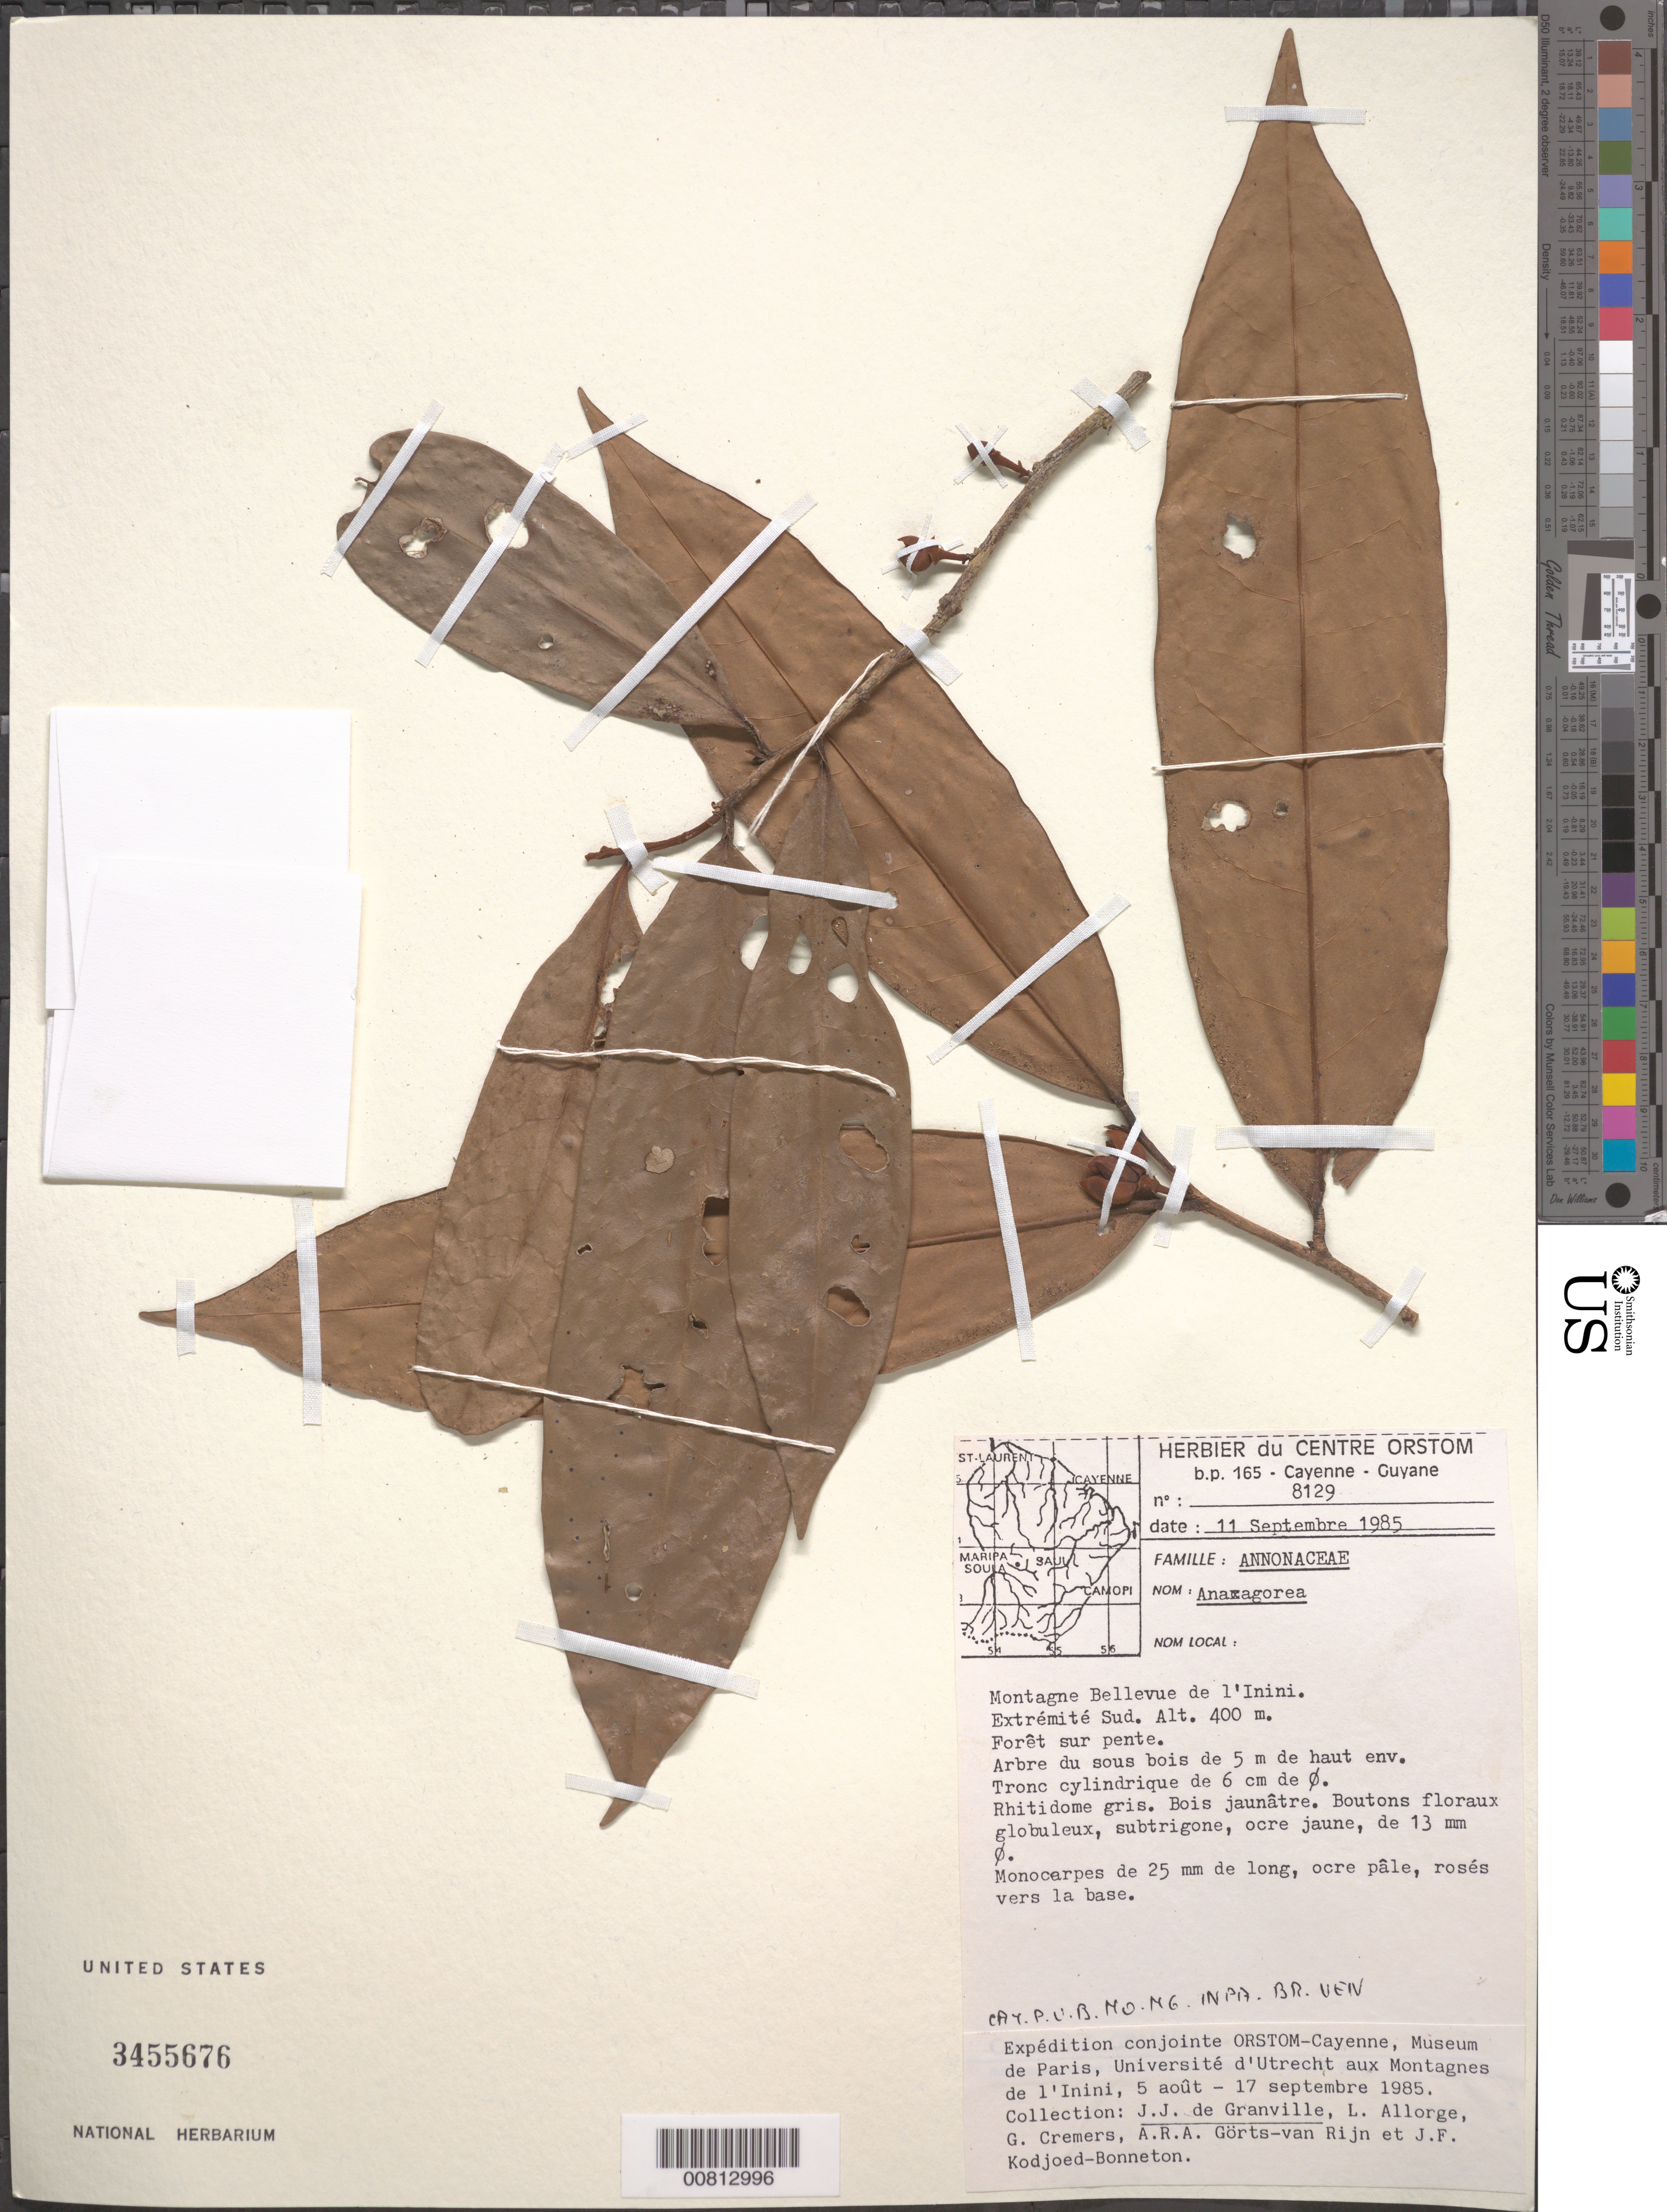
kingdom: Plantae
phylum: Tracheophyta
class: Magnoliopsida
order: Magnoliales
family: Annonaceae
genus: Anaxagorea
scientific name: Anaxagorea sp.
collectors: J.-J. de Granville, L. Allorge, G. Cremers, A. .R. A. Görts-van Rijn & J. Kodjoed-Bonneton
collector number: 8129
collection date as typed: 11-Sep-85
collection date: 1985-09-11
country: French Guiana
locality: Montagnes Bellevue de l'Inini, extrémité sud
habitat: Slope forest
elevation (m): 400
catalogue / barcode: US 3455676